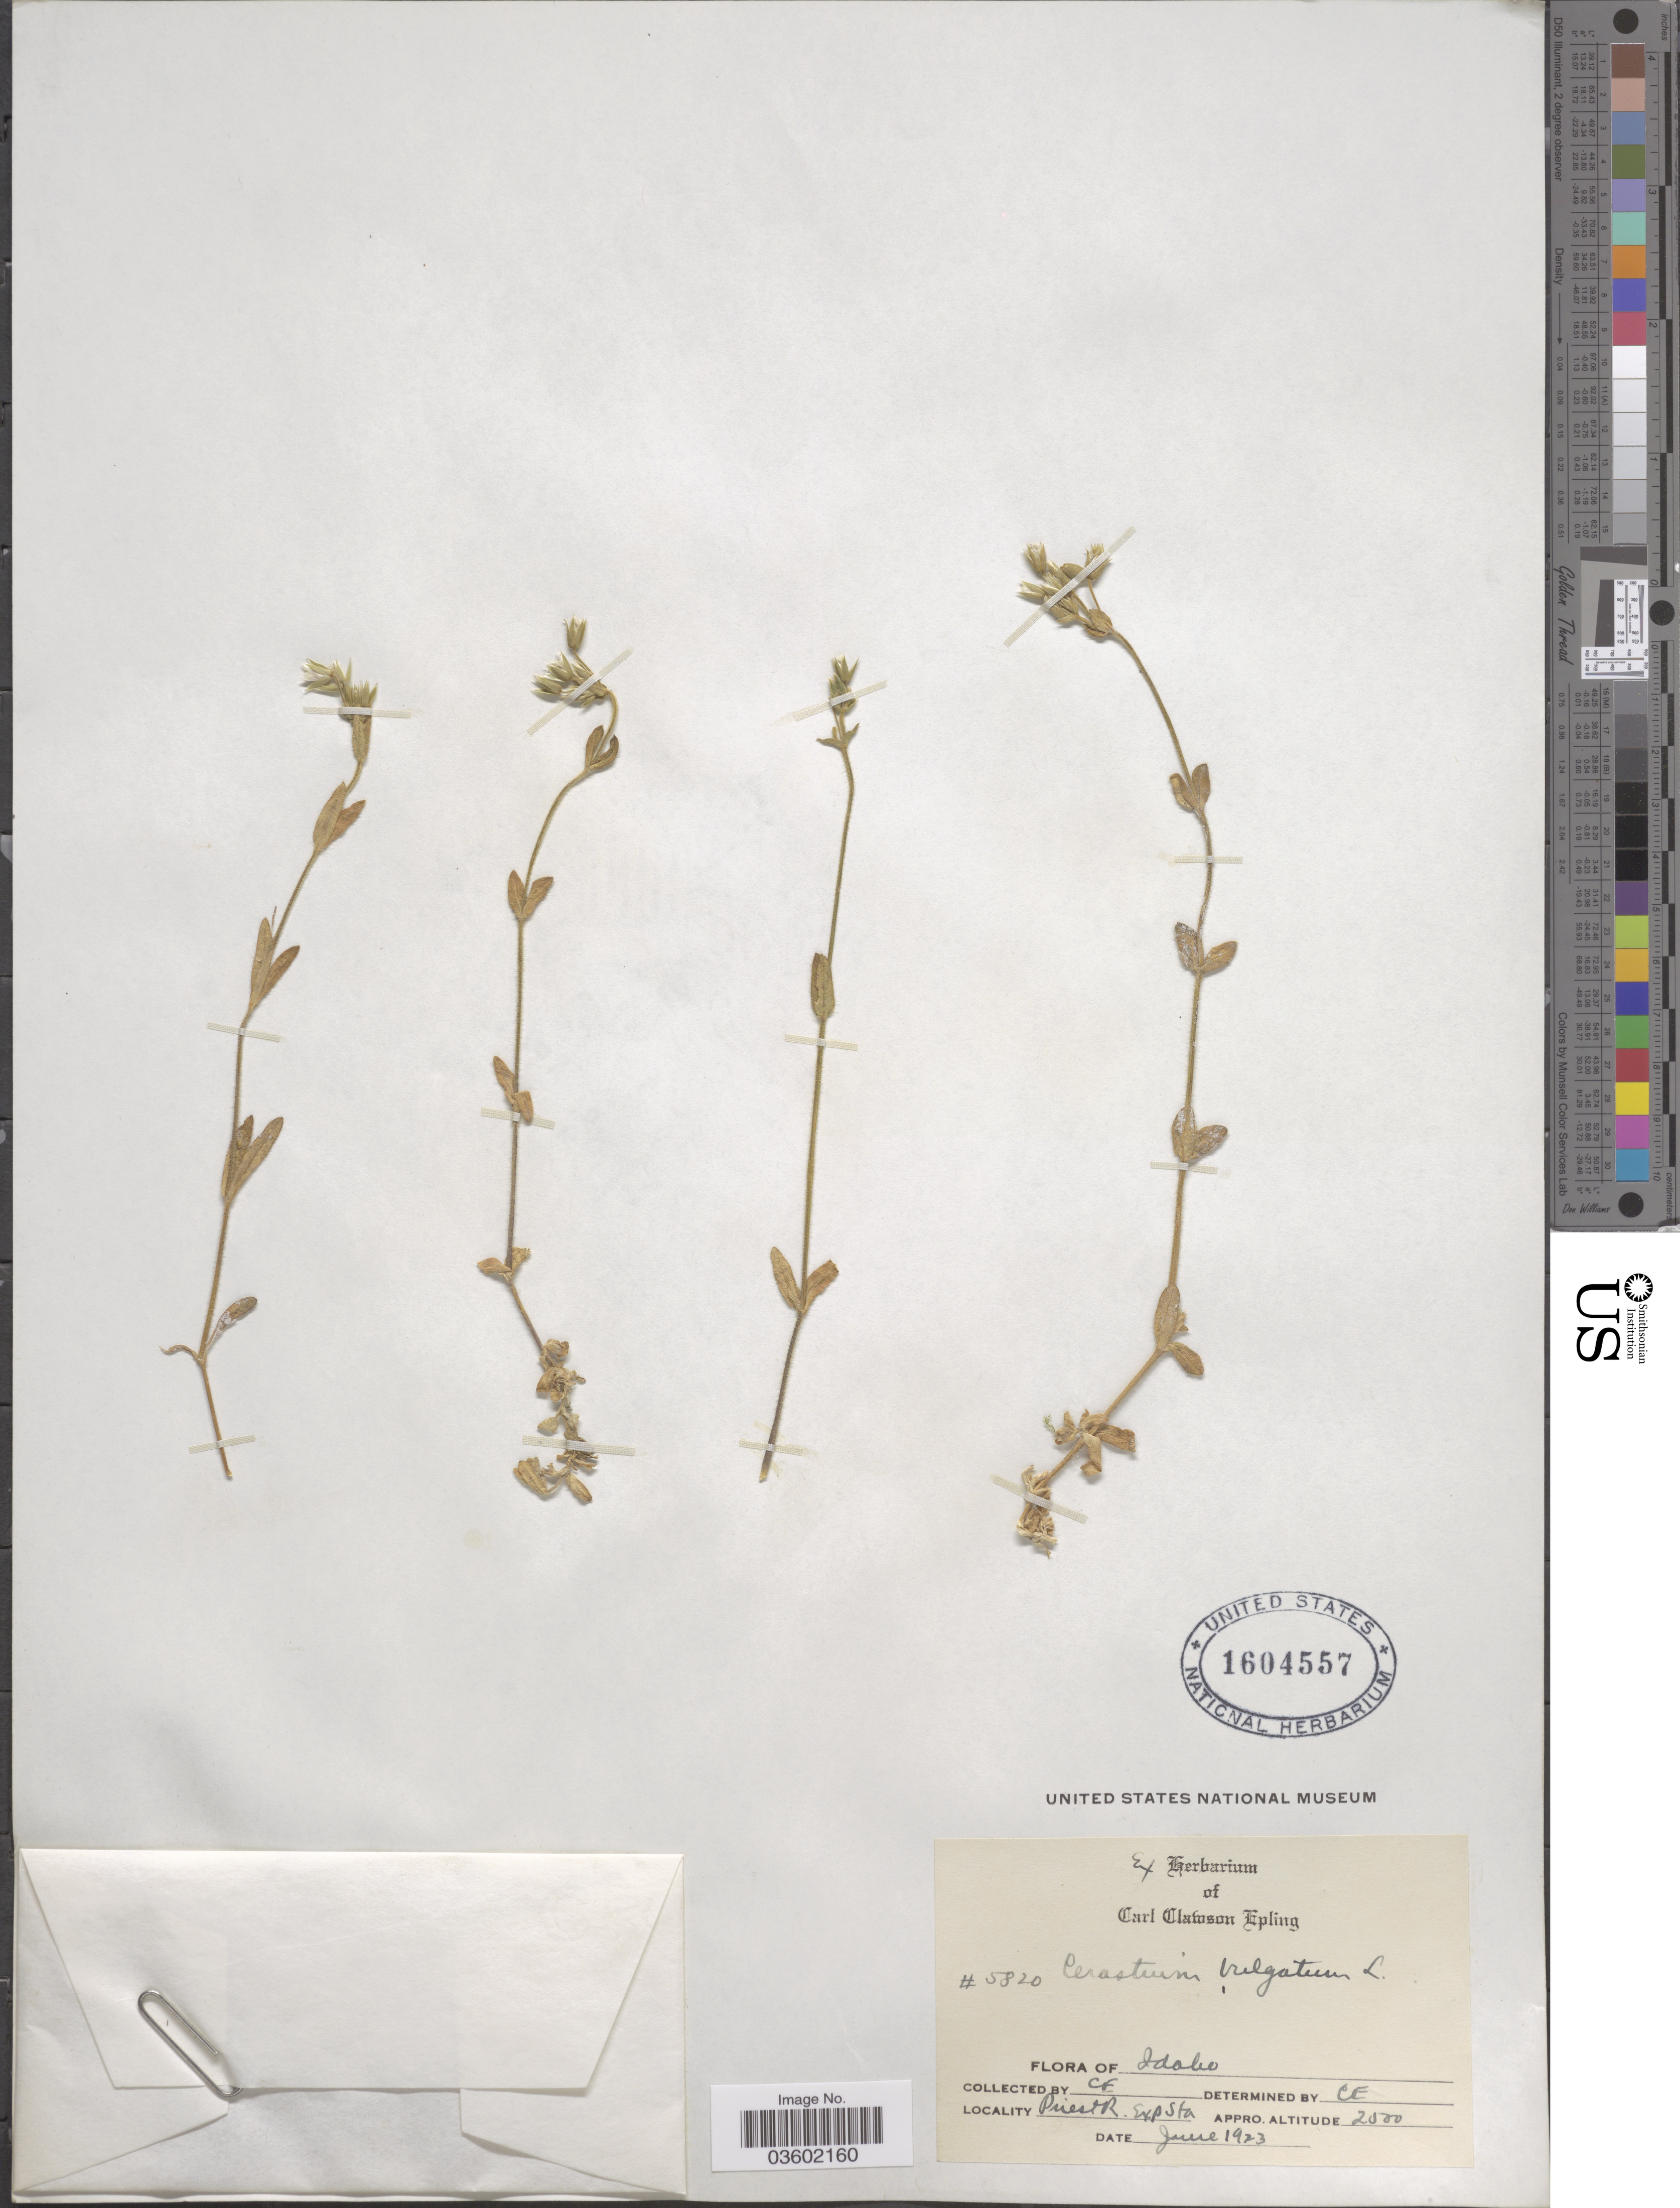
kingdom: Plantae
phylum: Tracheophyta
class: Magnoliopsida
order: Caryophyllales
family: Caryophyllaceae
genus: Cerastium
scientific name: Cerastium vulgatum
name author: L.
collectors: C. C. Epling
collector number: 5820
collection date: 1923-06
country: United States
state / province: Idaho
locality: Priest R. Exp. Sta.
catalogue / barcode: US 1604557